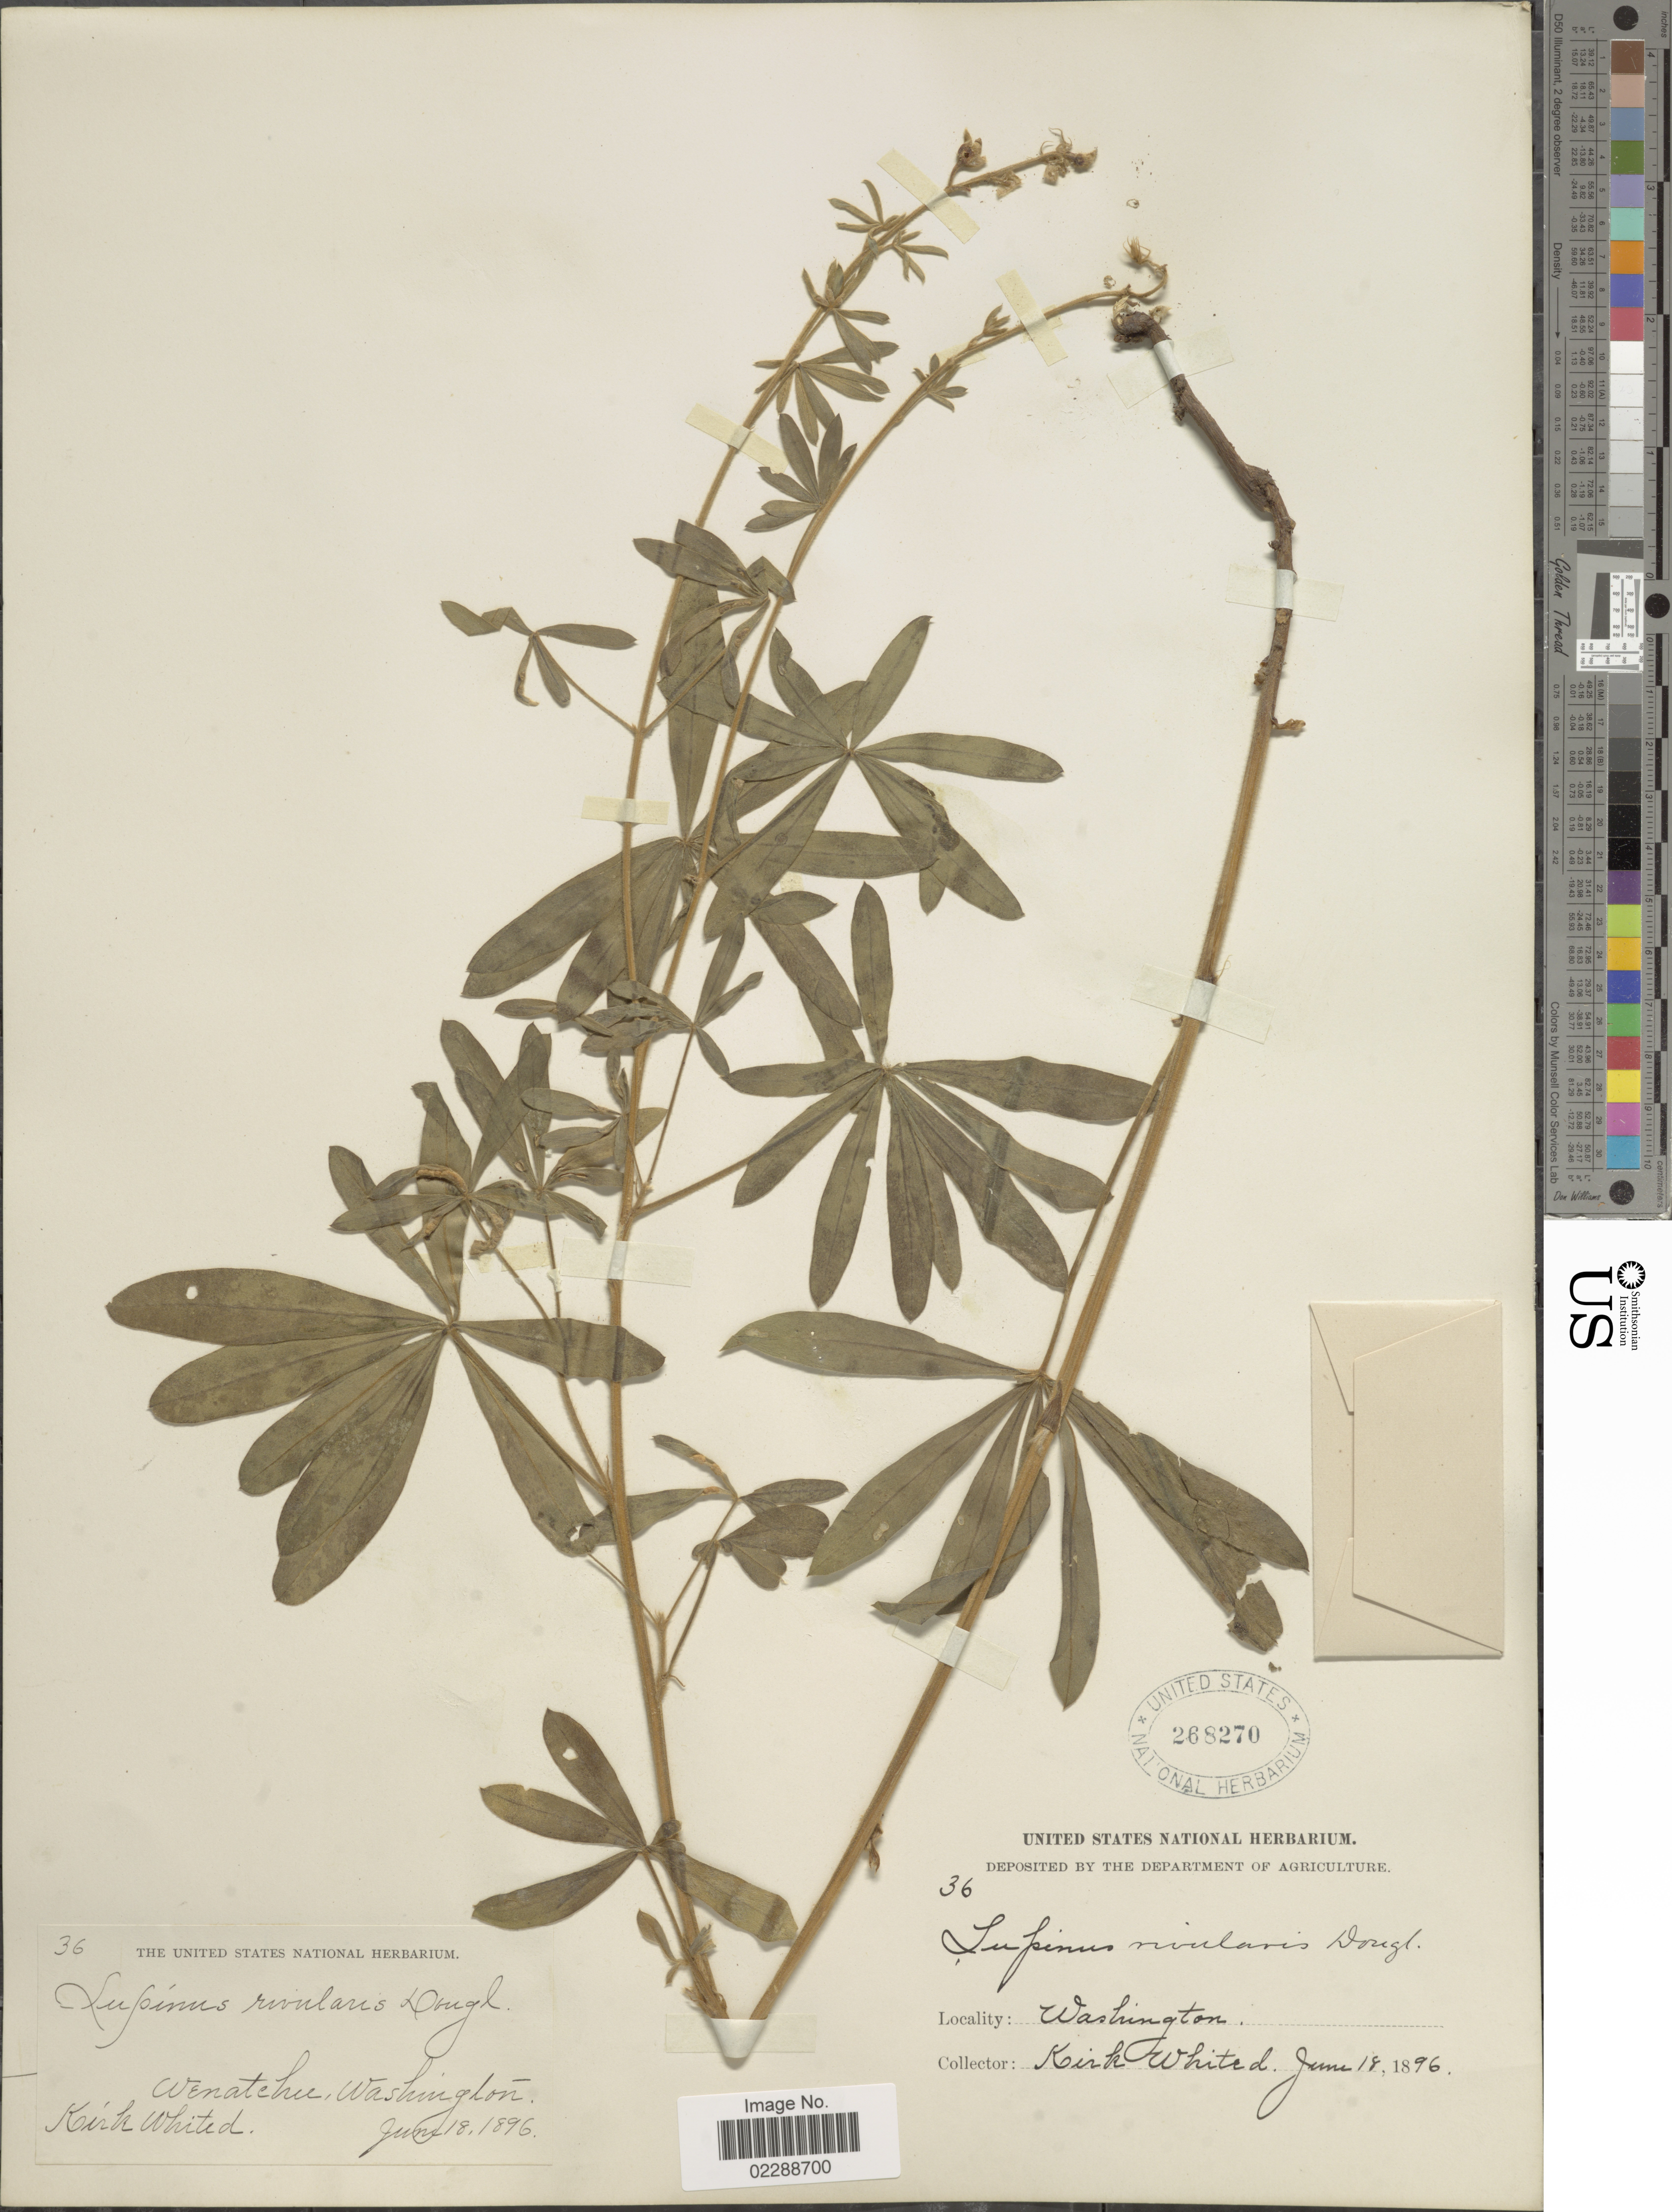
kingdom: Plantae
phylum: Tracheophyta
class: Magnoliopsida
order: Fabales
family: Fabaceae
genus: Lupinus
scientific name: Lupinus sp.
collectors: K. Whited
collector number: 36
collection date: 1896-06-18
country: United States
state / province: Washington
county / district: Chelan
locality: Wenatchee, Washington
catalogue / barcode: US 268270